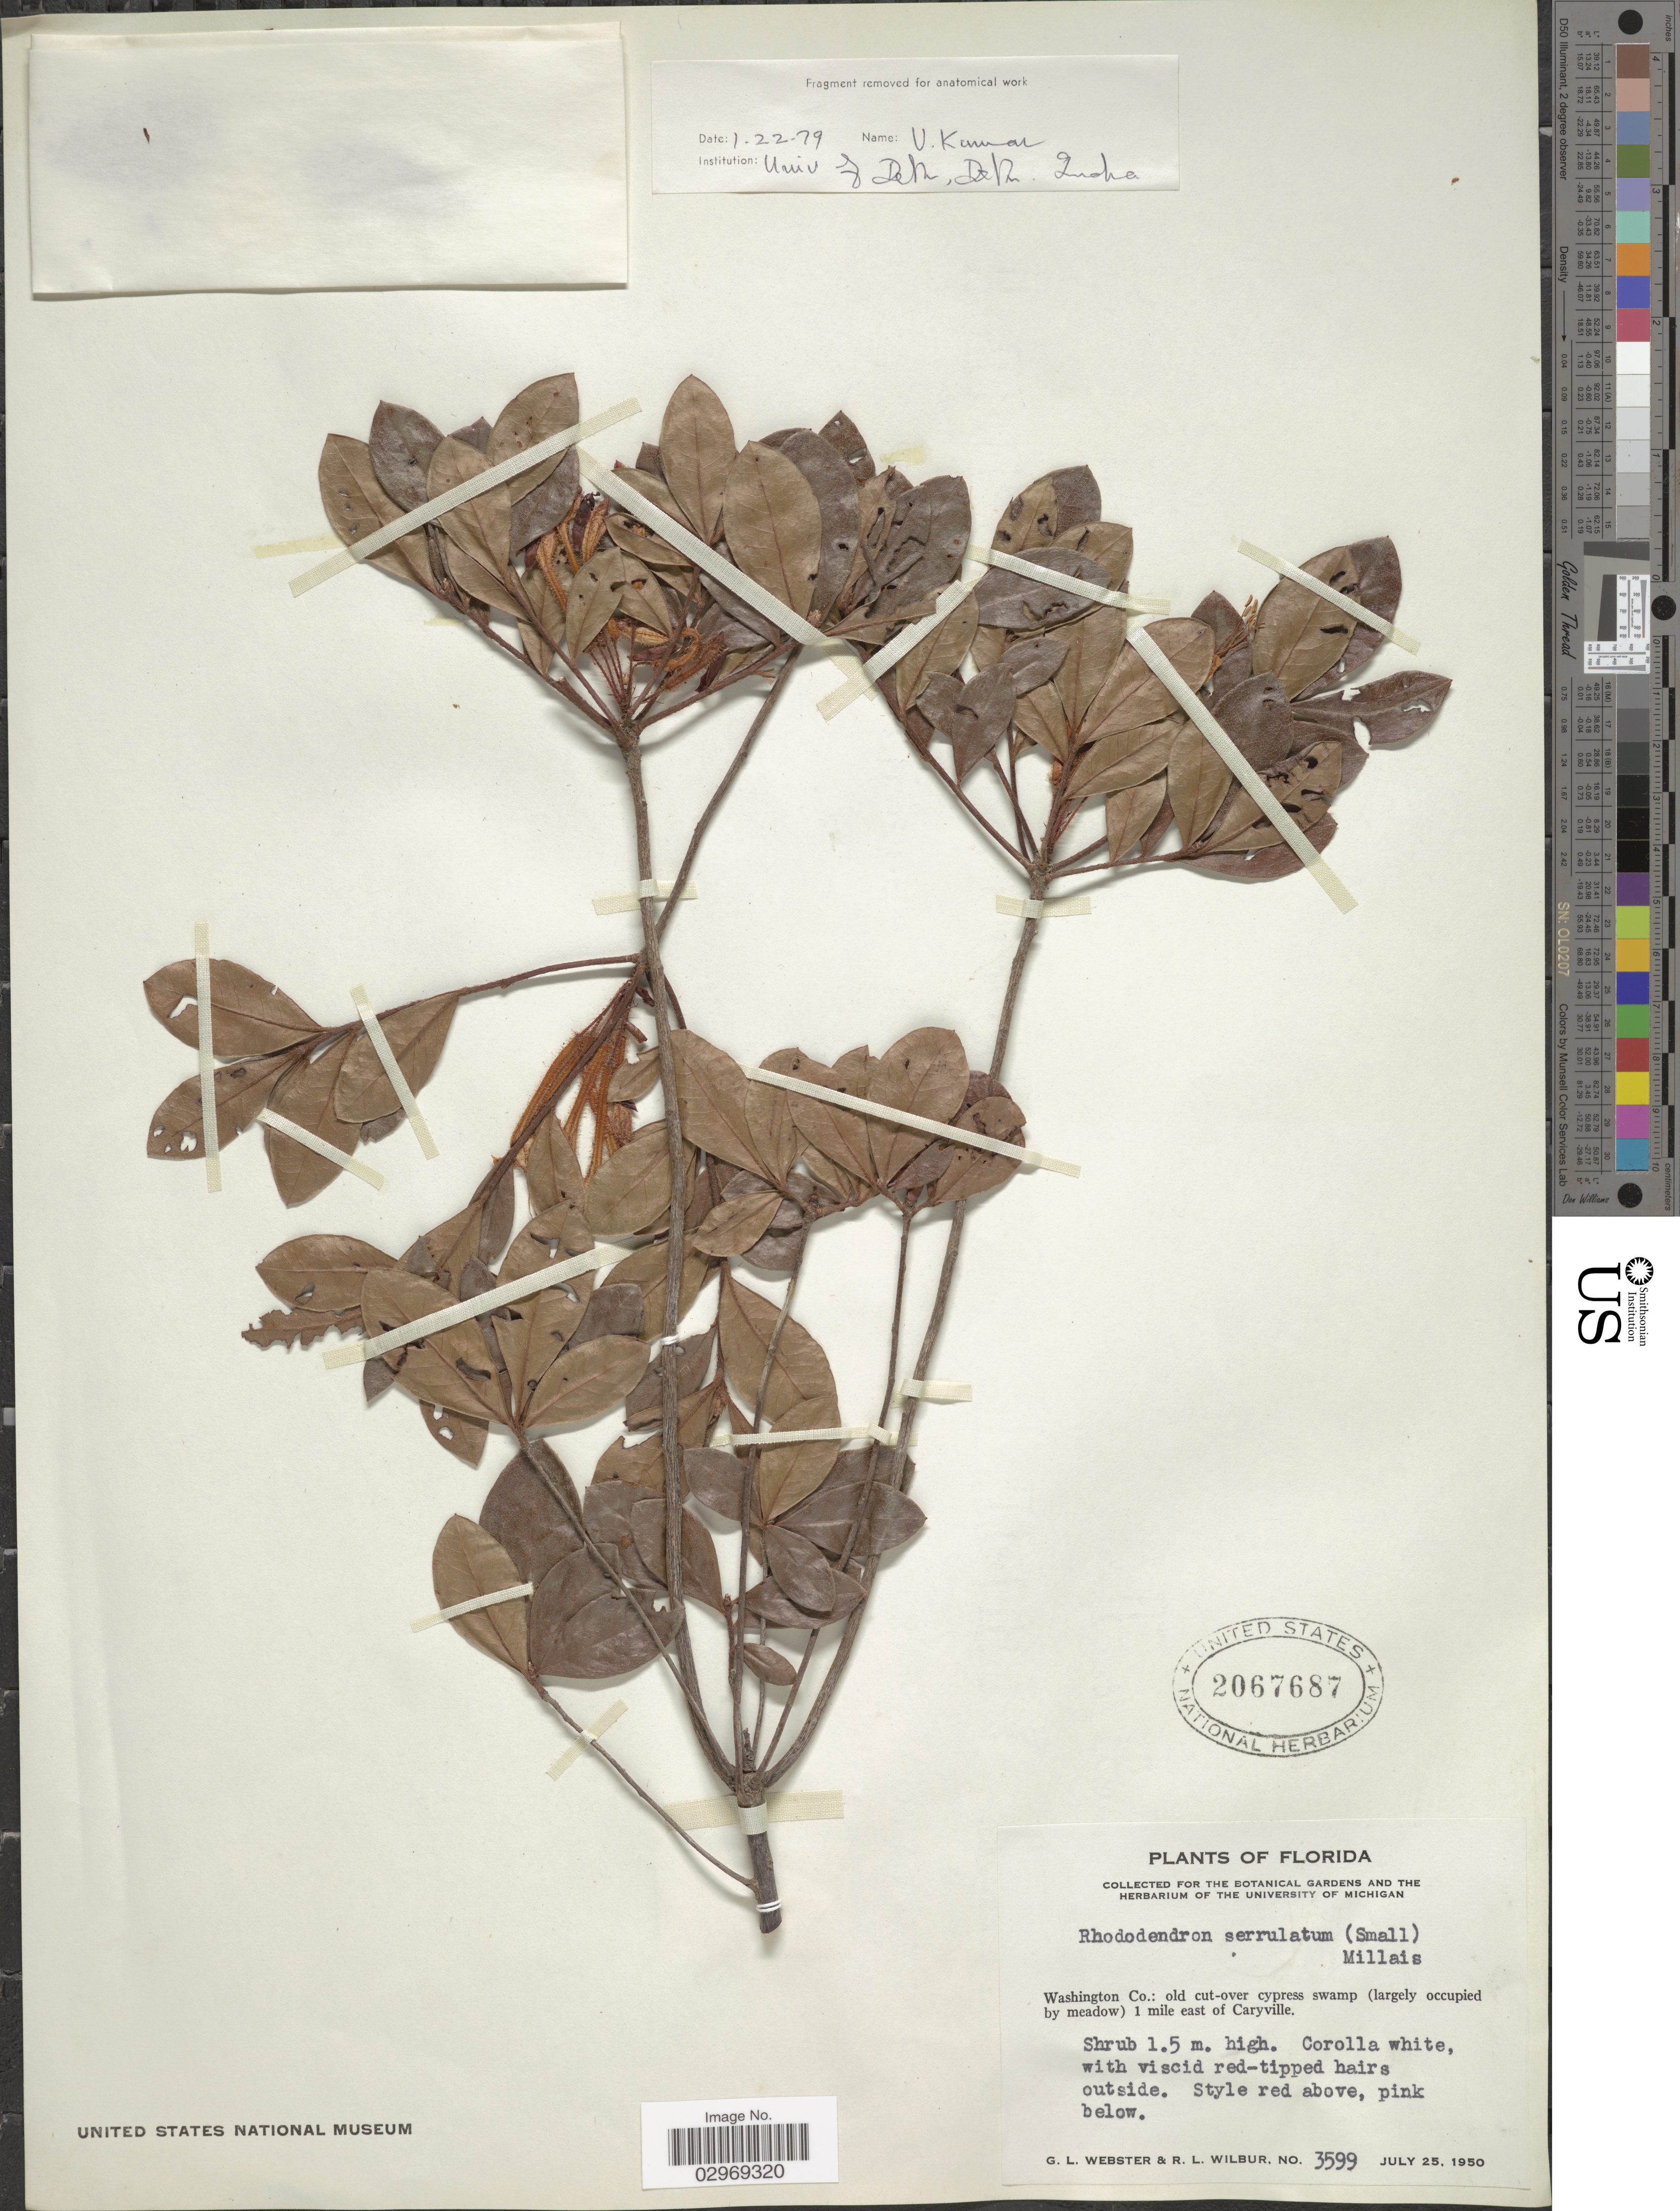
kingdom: Plantae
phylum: Tracheophyta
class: Magnoliopsida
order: Ericales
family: Ericaceae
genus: Rhododendron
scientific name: Rhododendron serrulatum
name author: (Small) Millais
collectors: G. L. Webster & R. L. Wilbur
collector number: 3599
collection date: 1950-07-25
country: United States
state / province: Florida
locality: Washington Co.: old cut-over cyress swamp (largely occupied by meadow) 1 mile east of Caryville.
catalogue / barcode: US 2067687